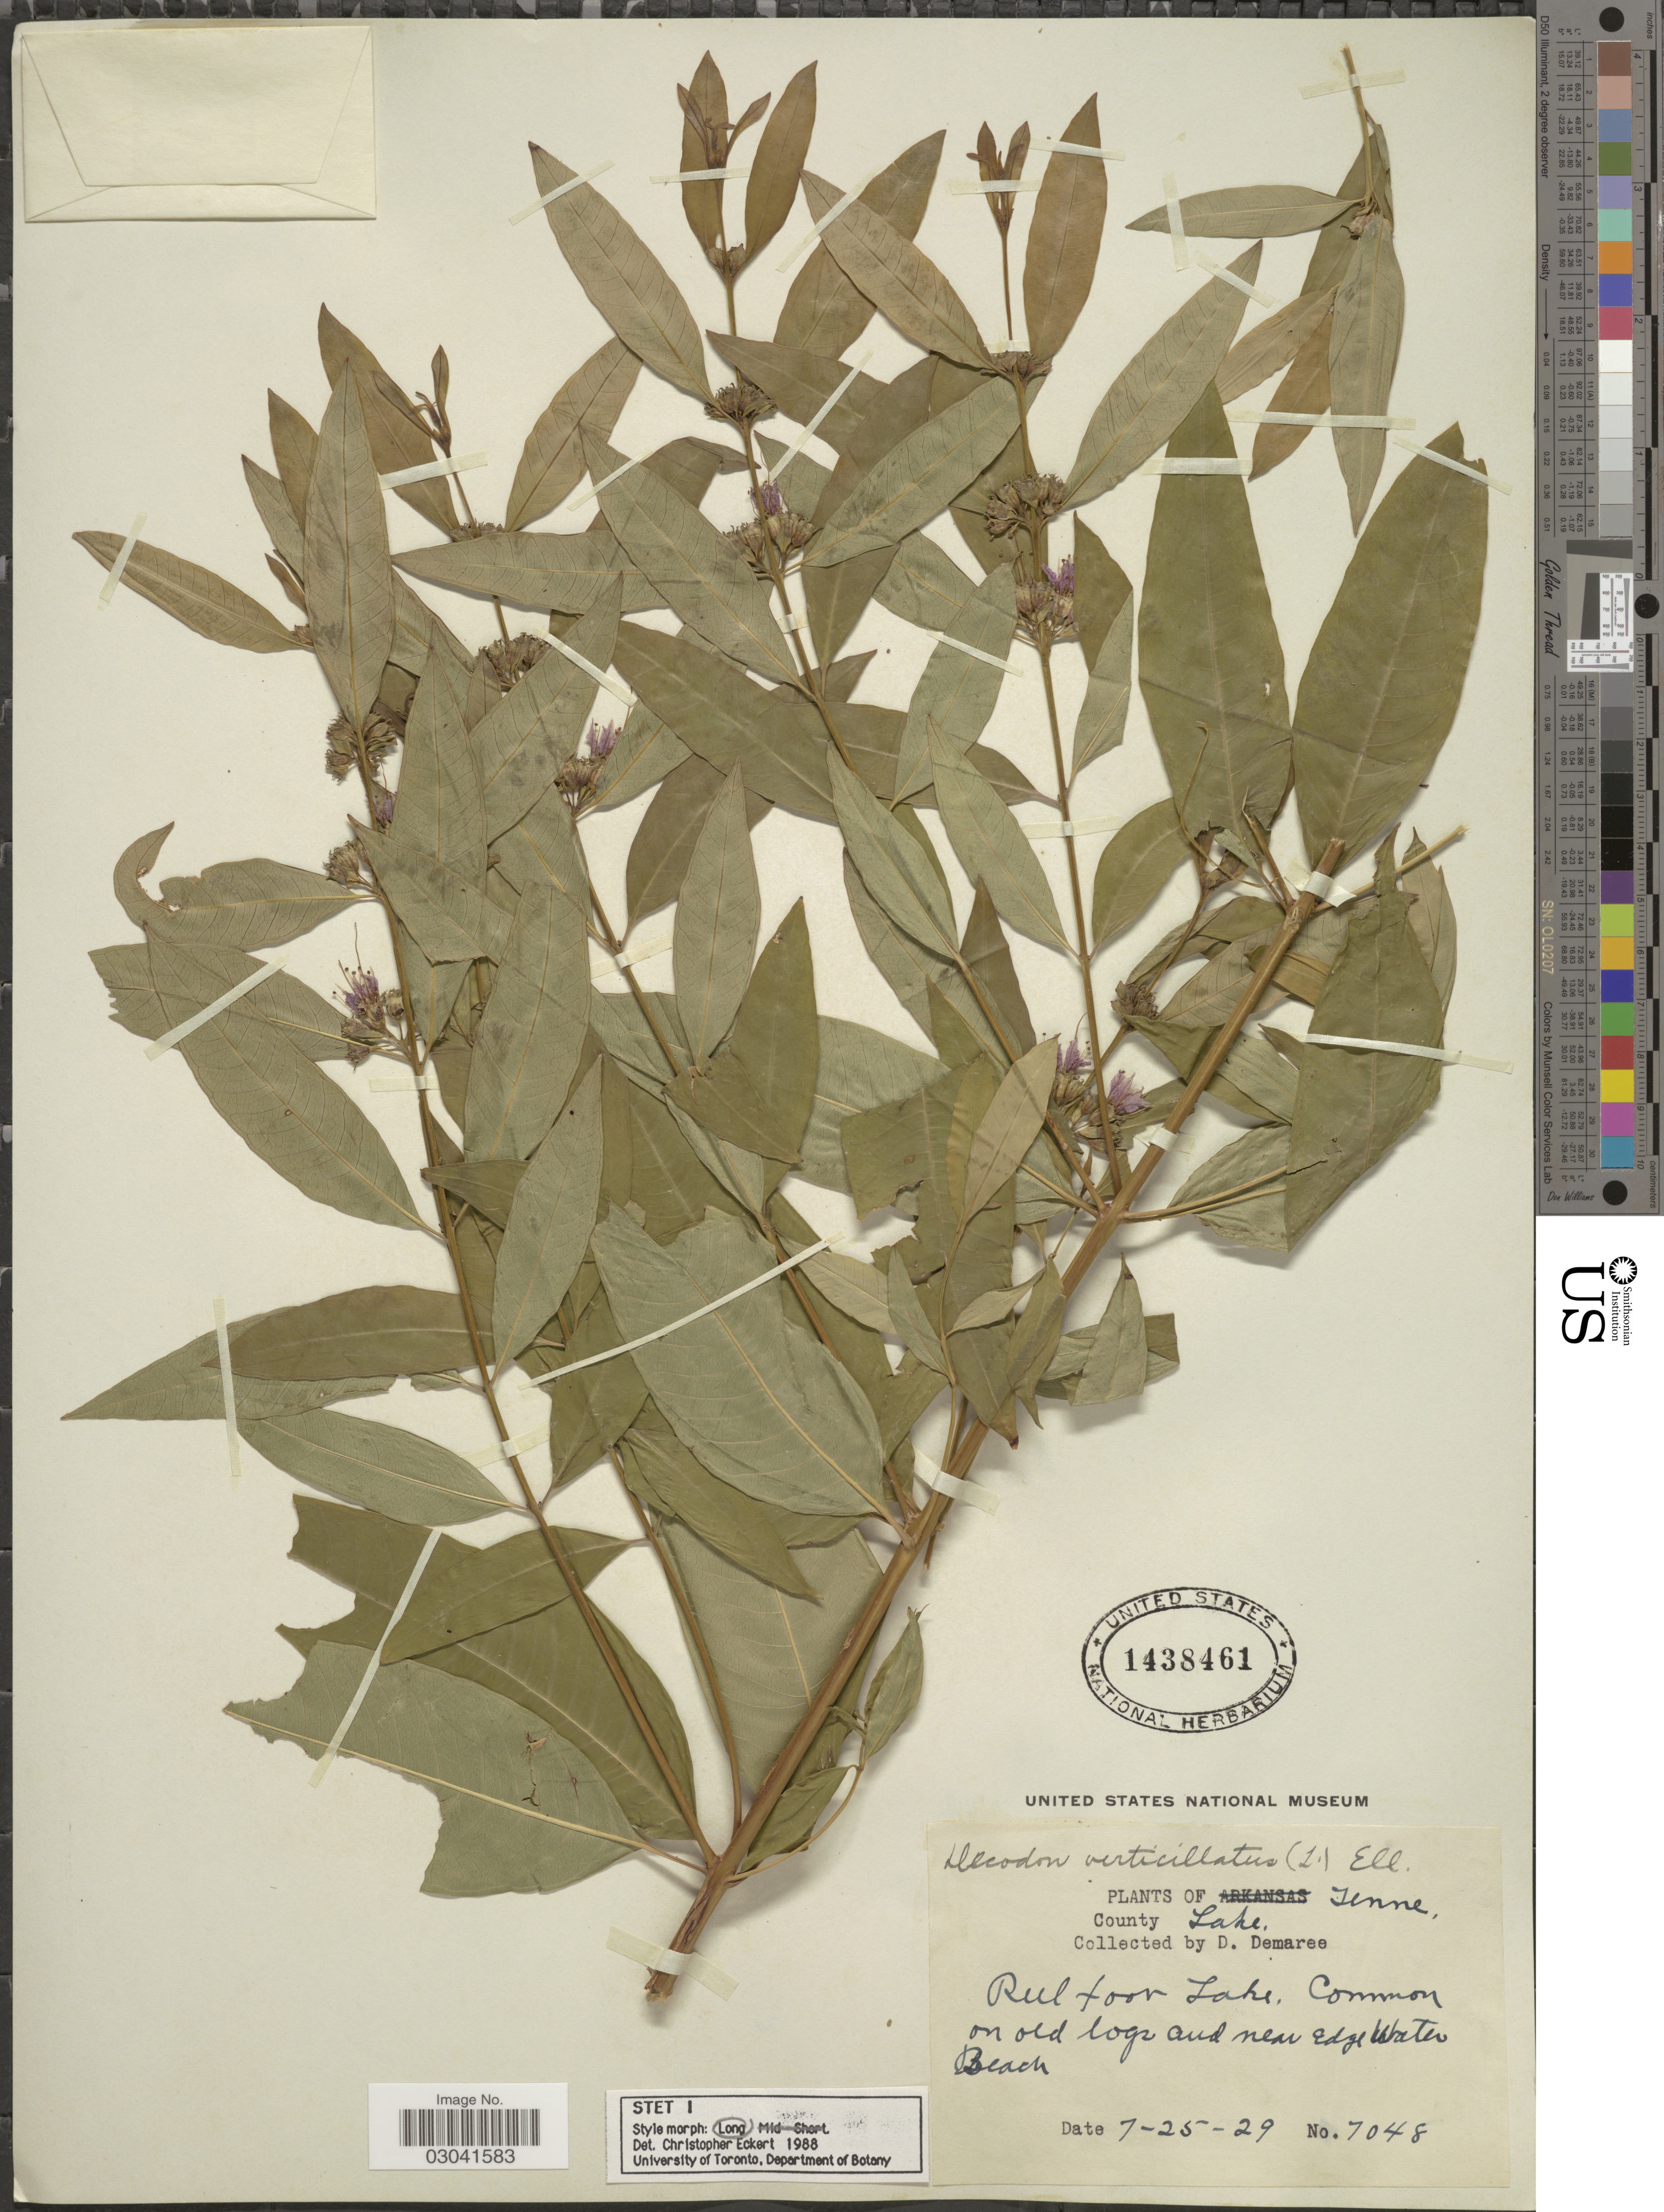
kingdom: Plantae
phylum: Tracheophyta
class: Magnoliopsida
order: Myrtales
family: Lythraceae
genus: Decodon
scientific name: Decodon verticillatus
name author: (L.) Elliott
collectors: D. Demaree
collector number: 7048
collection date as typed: Transcribed d/m/y: 25/7/29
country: United States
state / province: Tennessee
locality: Reel foot Lake. common on old logs and new edge Water Beach. County Lake.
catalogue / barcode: US 1438461